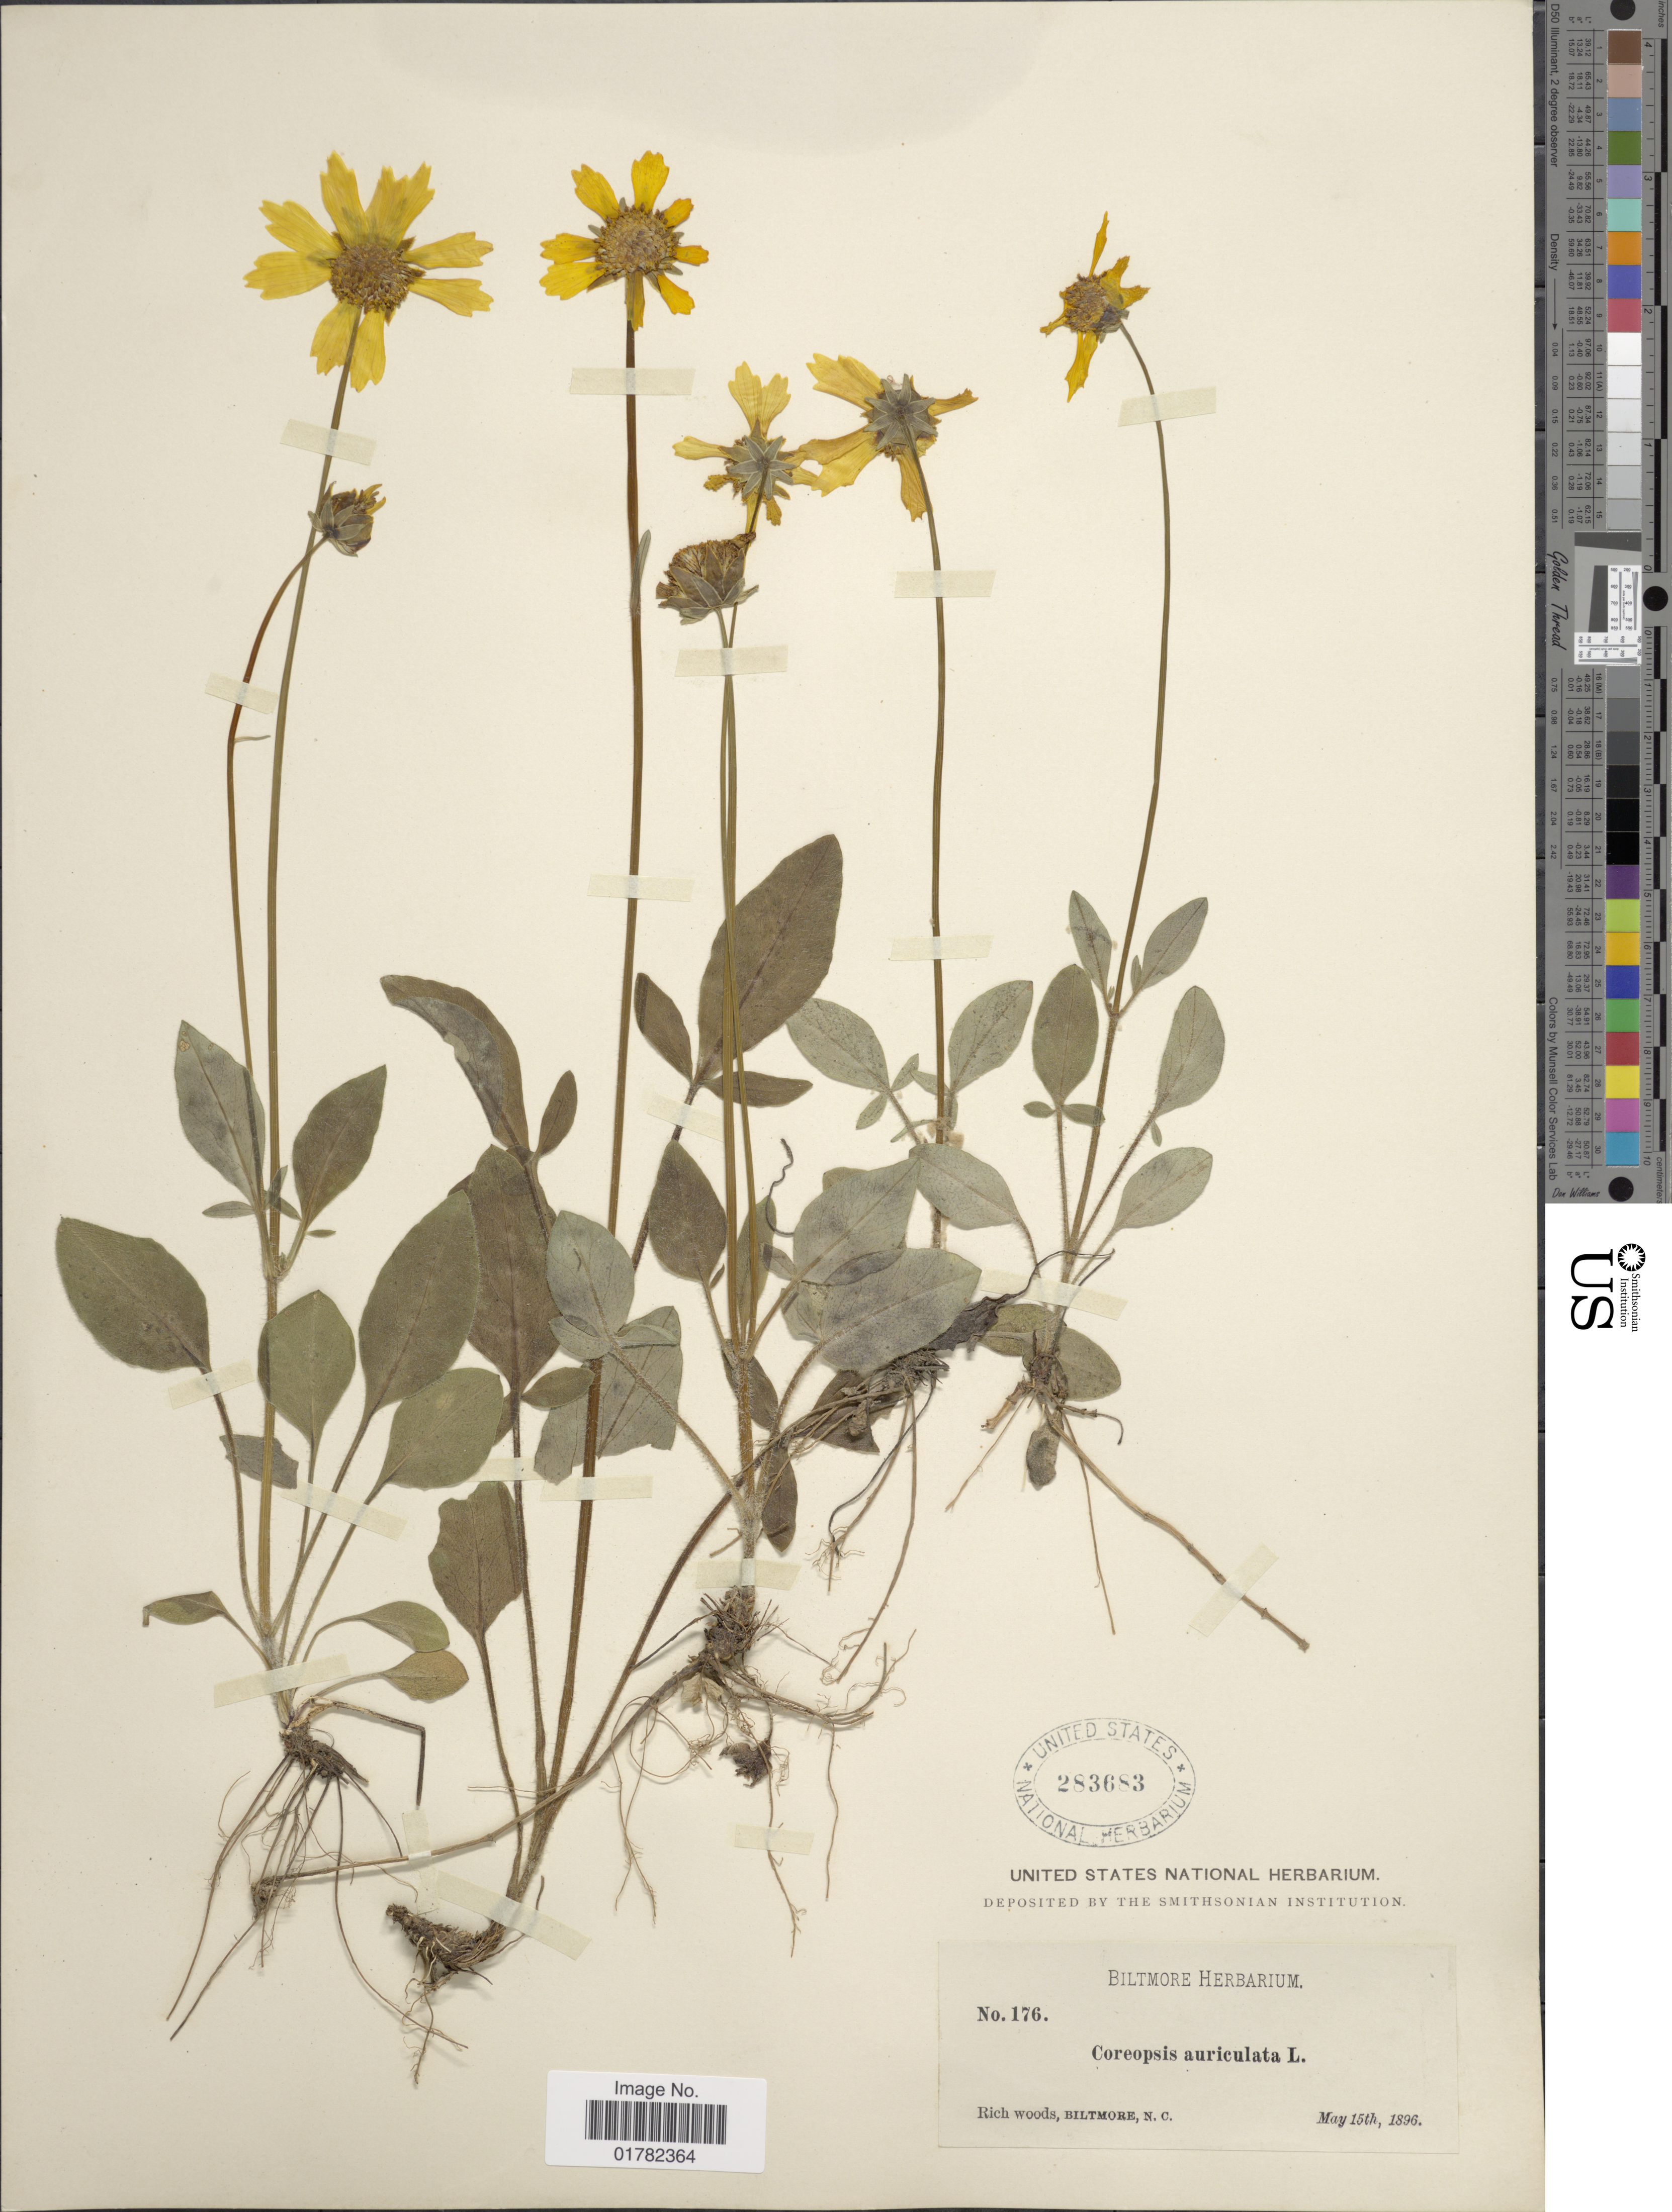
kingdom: Plantae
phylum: Tracheophyta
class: Magnoliopsida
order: Asterales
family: Asteraceae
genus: Coreopsis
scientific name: Coreopsis auriculata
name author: L.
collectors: ex herb. Biltmore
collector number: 176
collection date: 1896-05-15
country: United States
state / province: North Carolina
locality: Richwoods, Biltmore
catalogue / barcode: US 283683